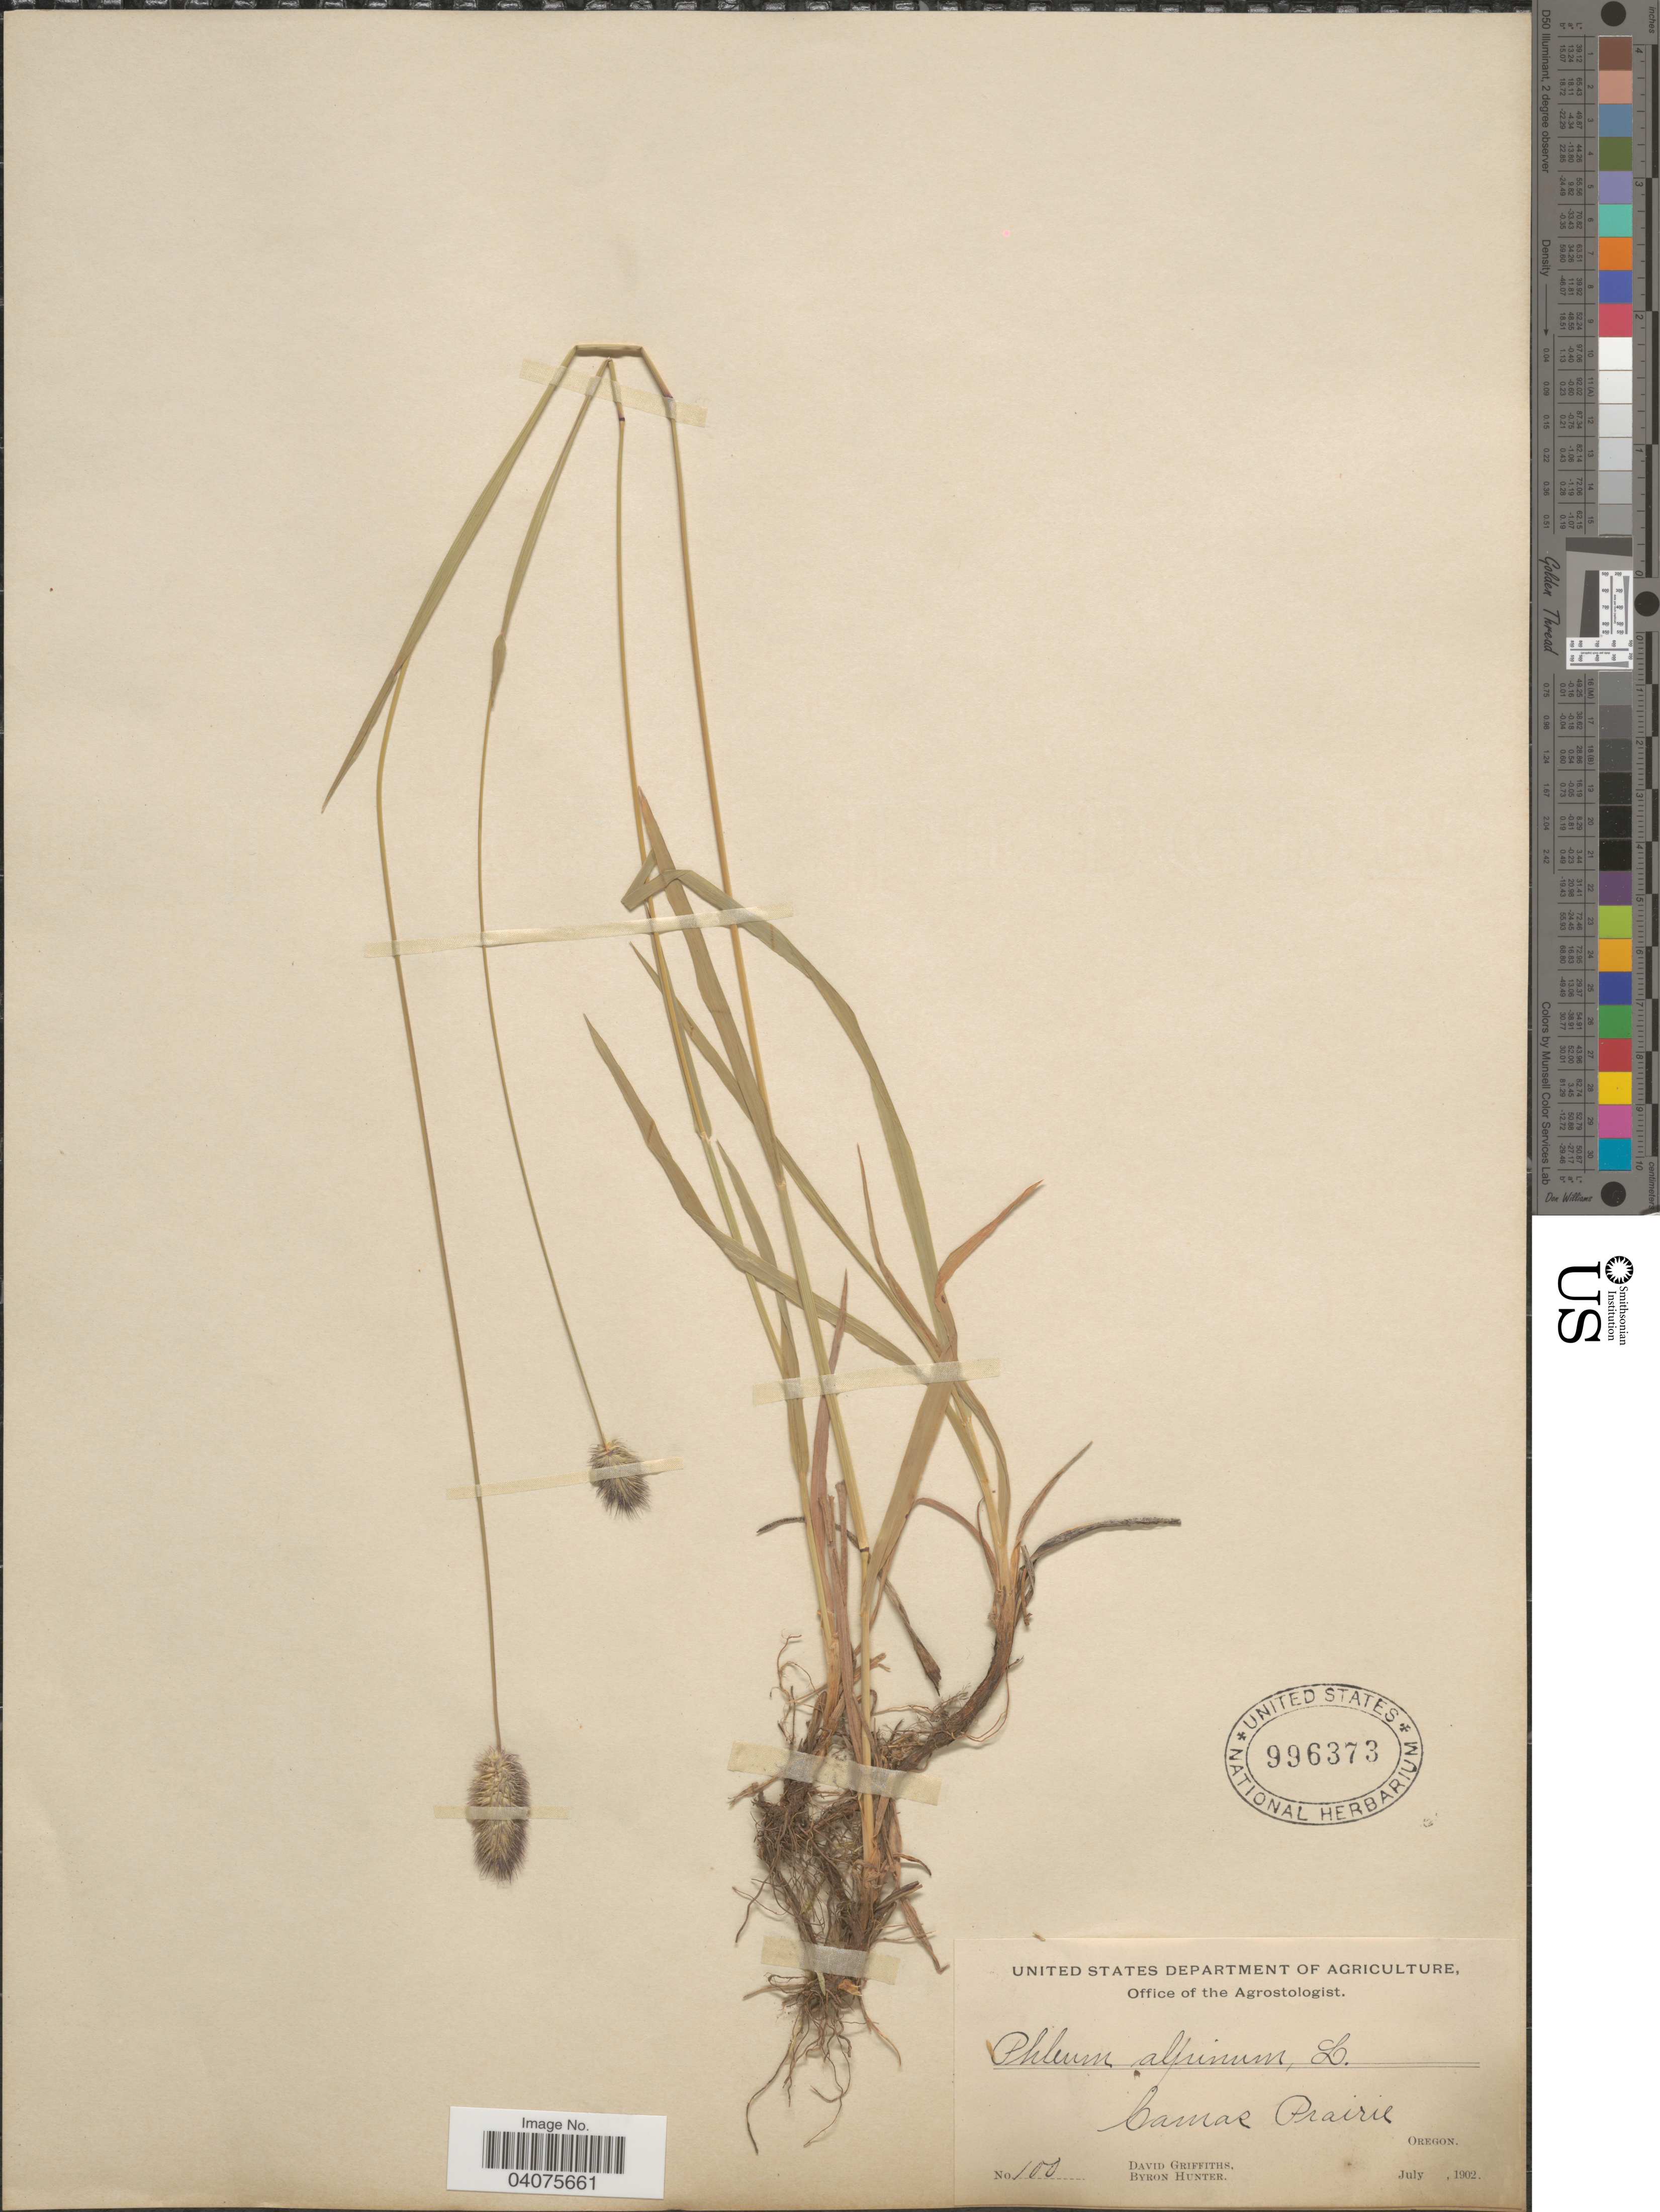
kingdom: Plantae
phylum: Tracheophyta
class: Liliopsida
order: Poales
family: Poaceae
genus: Phleum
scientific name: Phleum alpinum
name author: L.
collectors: D. Griffiths & B. Hunter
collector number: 100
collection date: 1902-07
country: United States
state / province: Oregon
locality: Camas Prairie.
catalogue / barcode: US 996373